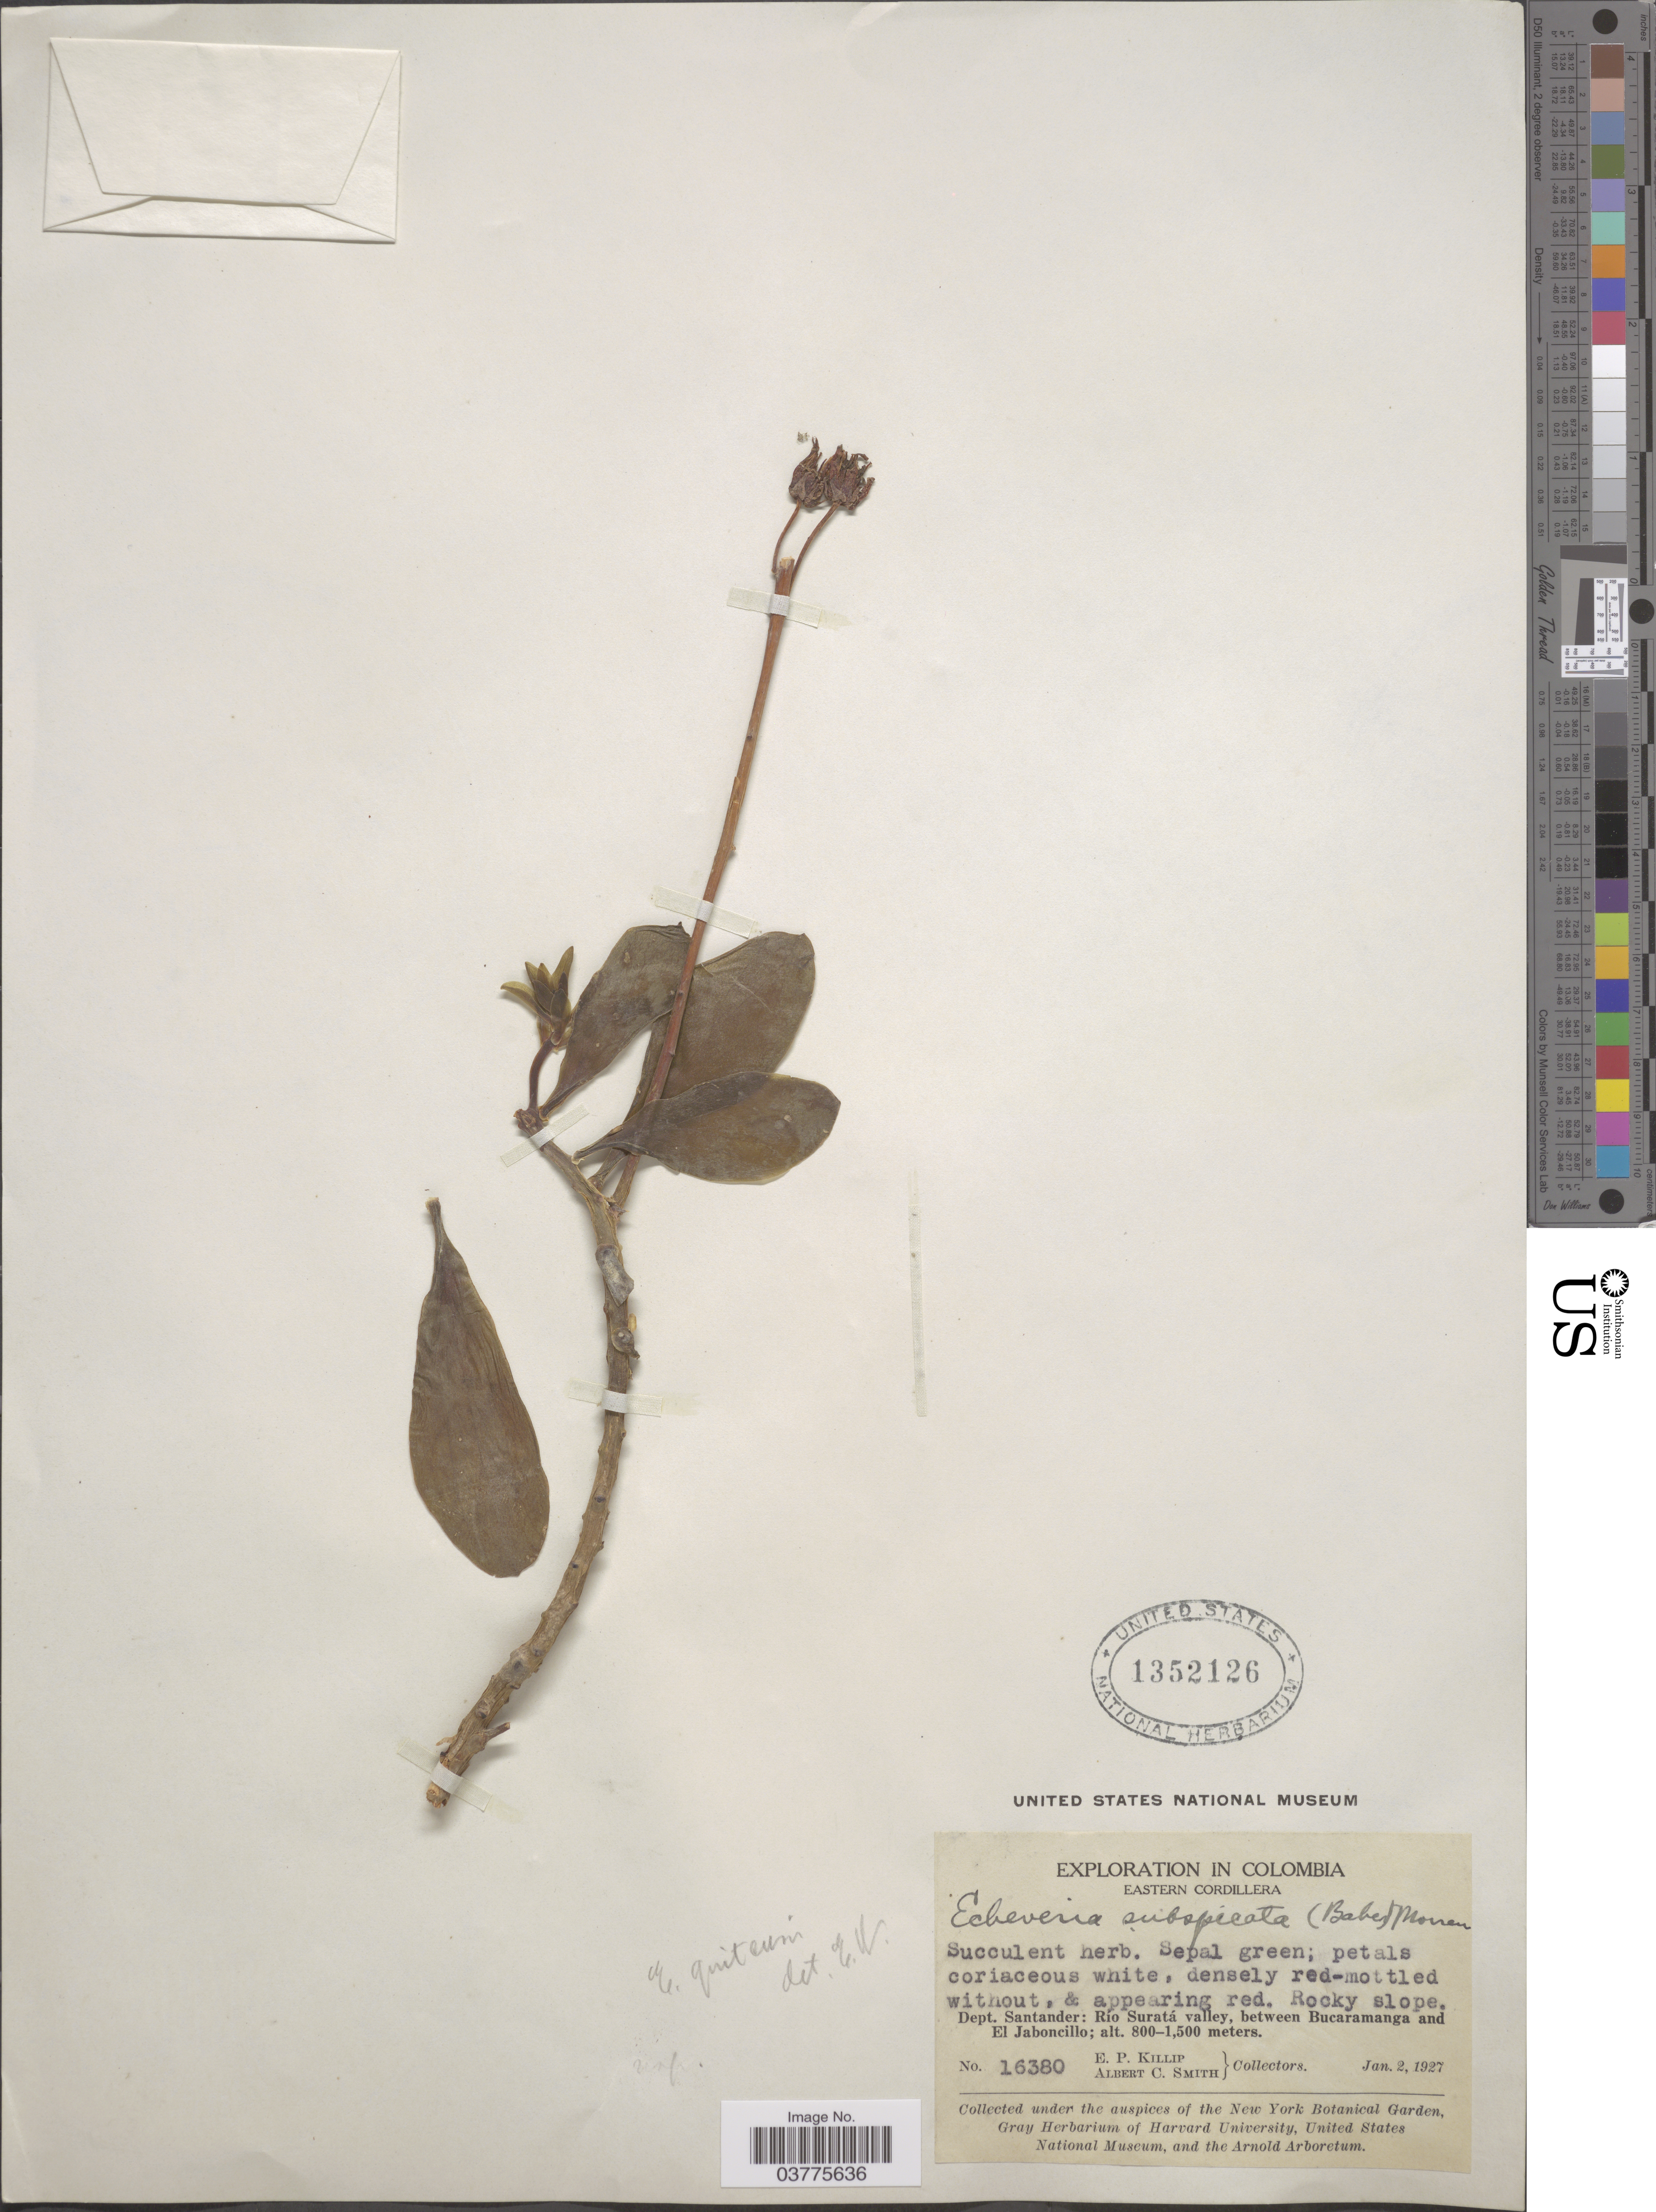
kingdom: Plantae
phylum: Tracheophyta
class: Magnoliopsida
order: Saxifragales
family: Crassulaceae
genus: Echeveria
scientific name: Echeveria quitensis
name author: (Kunth) Lindl.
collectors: E. P. Killip & A. C. Smith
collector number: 16380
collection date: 1927-01-02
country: Colombia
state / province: Santander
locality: Eastern Cordillera. Dept. Santander: Río Suratá valley, between Bucaramanga and El Jaboncillo.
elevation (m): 800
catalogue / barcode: US 1352126